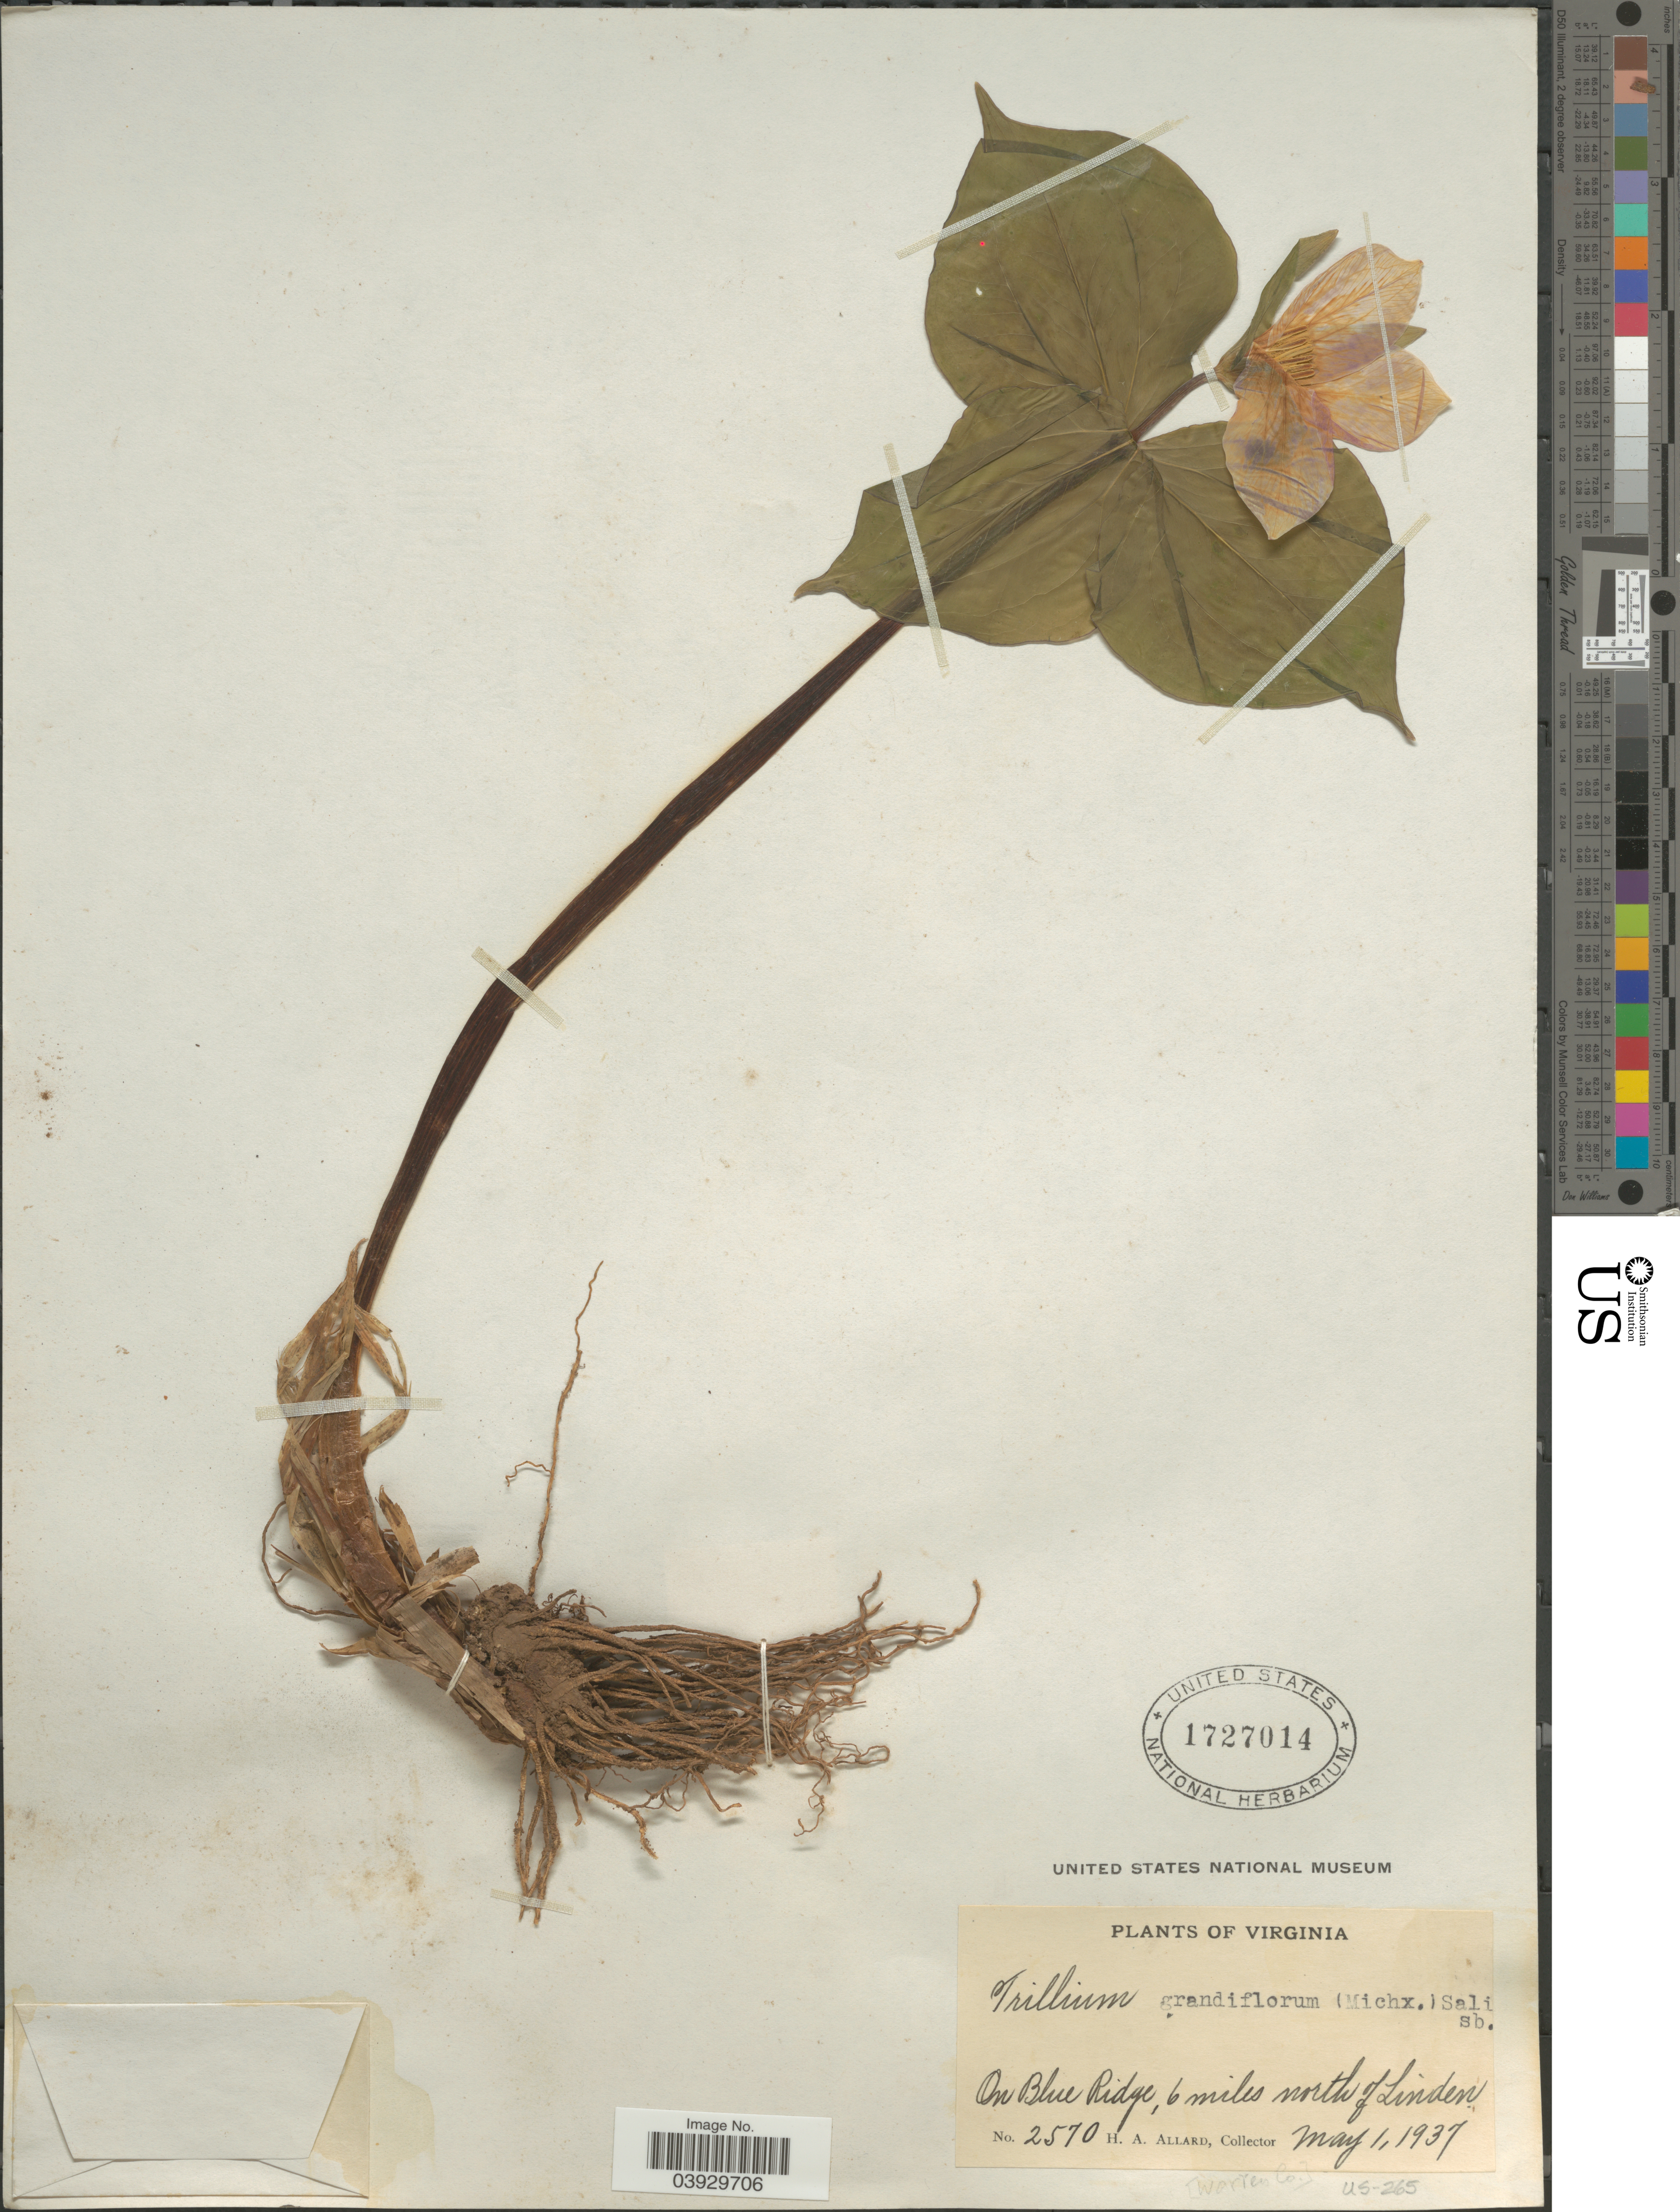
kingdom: Plantae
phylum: Tracheophyta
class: Liliopsida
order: Liliales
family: Melanthiaceae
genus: Trillium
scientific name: Trillium grandiflorum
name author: (Michx.) Salisb.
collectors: H. A. Allard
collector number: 2570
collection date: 1937-05-01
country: United States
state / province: Virginia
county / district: Warren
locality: On Blue Ridge, 6 miles north of Linden. Warren Co.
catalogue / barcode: US 1727014